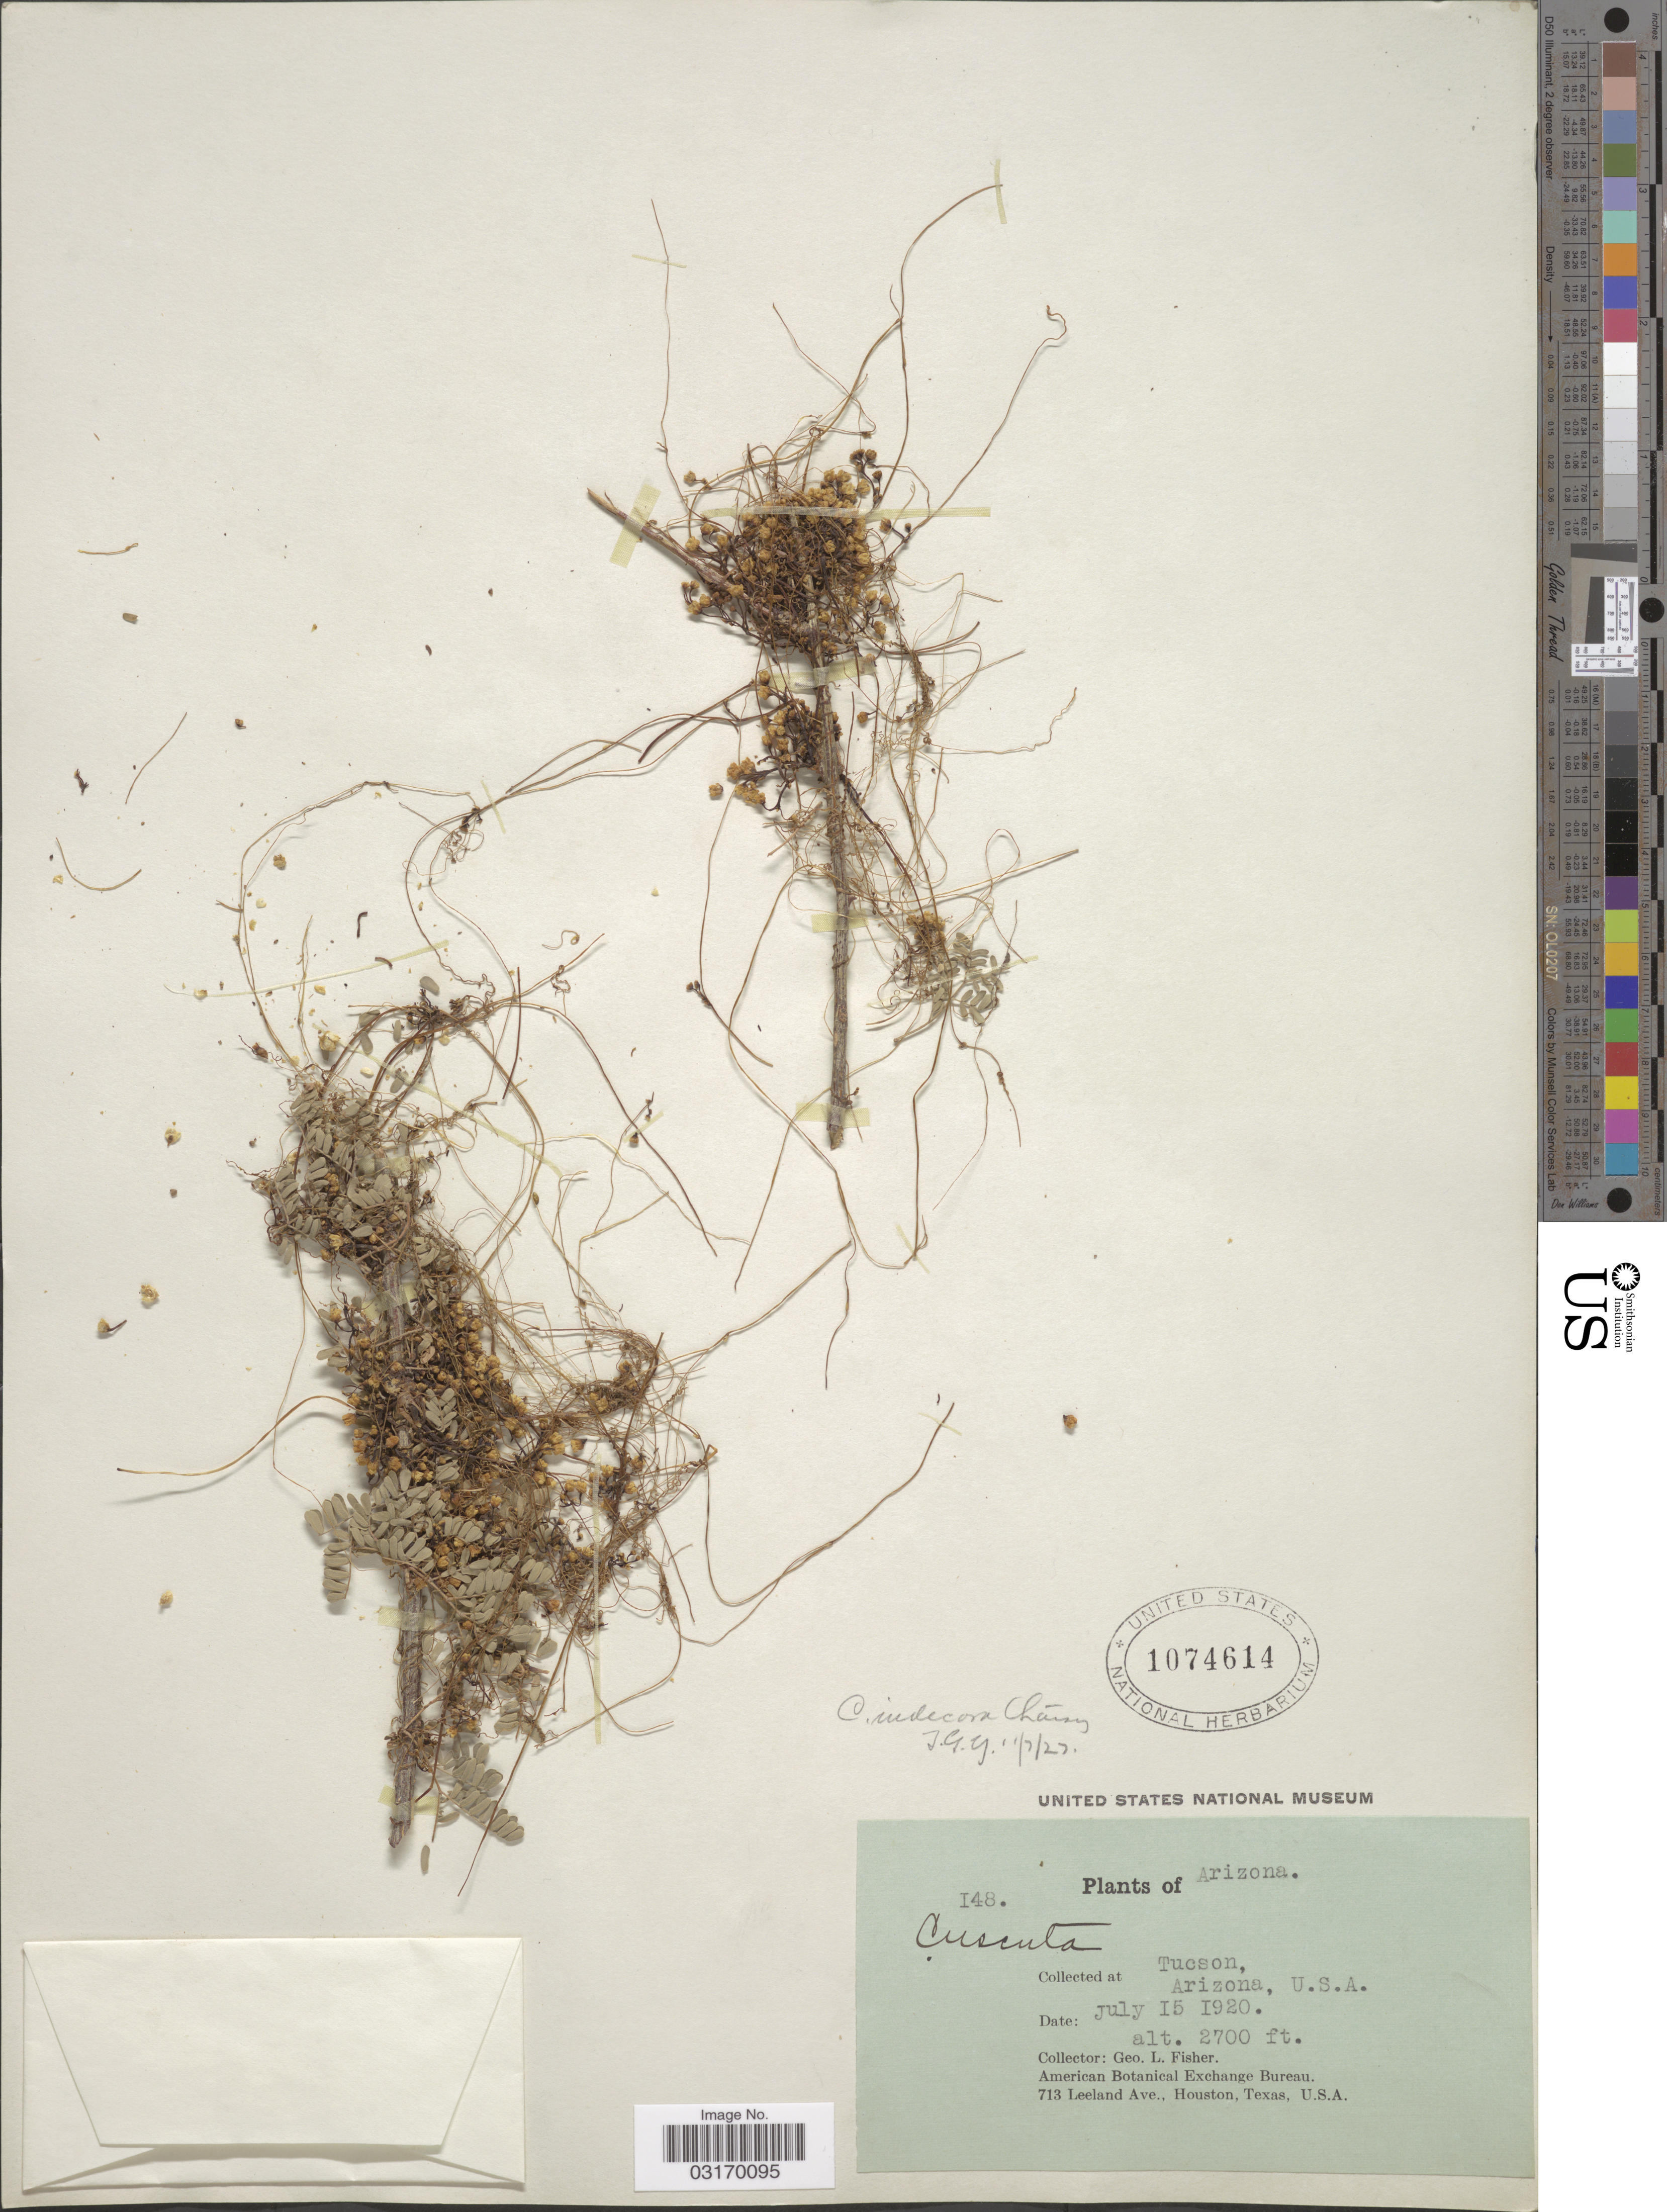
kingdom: Plantae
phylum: Tracheophyta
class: Magnoliopsida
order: Solanales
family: Convolvulaceae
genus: Cuscuta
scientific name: Cuscuta indecora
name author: Choisy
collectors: G. L. Fisher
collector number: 148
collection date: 1920-07-15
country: United States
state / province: Arizona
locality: Tucson, U.S.A.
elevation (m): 823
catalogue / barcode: US 1074614